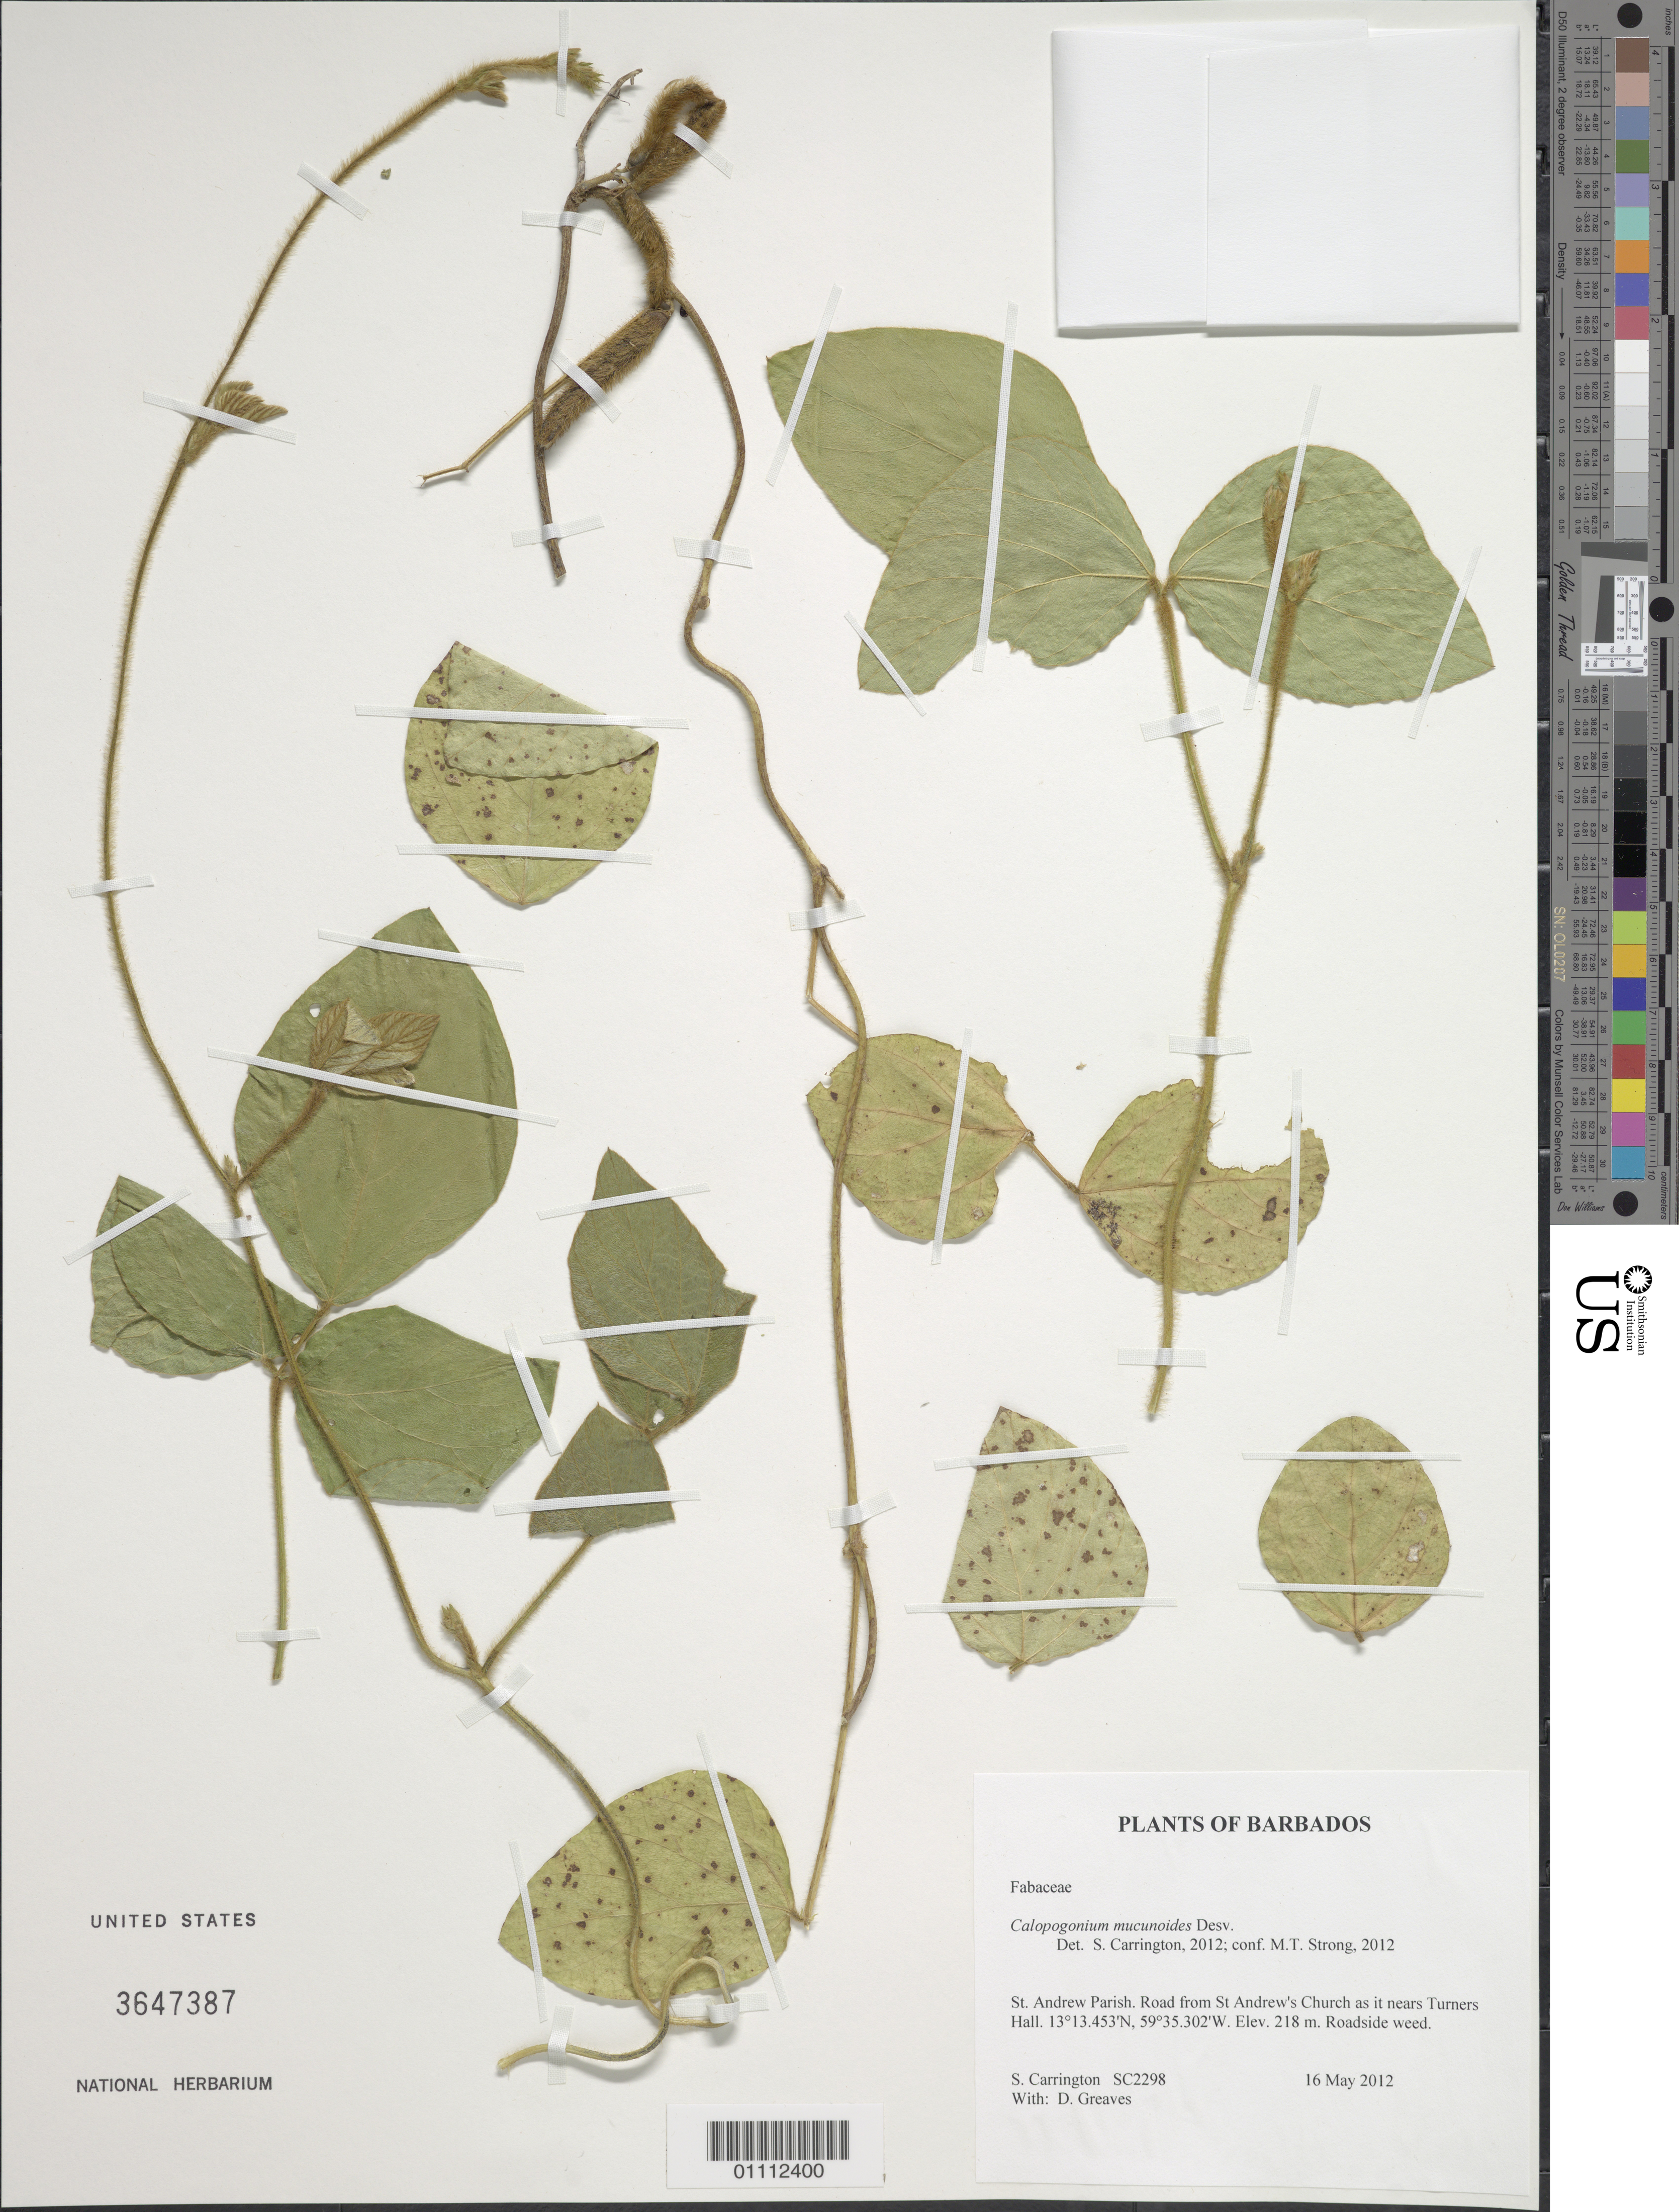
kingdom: Plantae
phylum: Tracheophyta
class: Magnoliopsida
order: Fabales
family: Fabaceae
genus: Calopogonium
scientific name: Calopogonium mucunoides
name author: Desv.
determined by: Carrington, C. M. S.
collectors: C. M. S. Carrington & D. Greaves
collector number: SC2298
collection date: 2012-05-16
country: Barbados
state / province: Saint Andrew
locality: St. Andrew's Church road, as it nears Turners Hall.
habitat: Roadside weed.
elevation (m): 218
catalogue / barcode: US 3647387